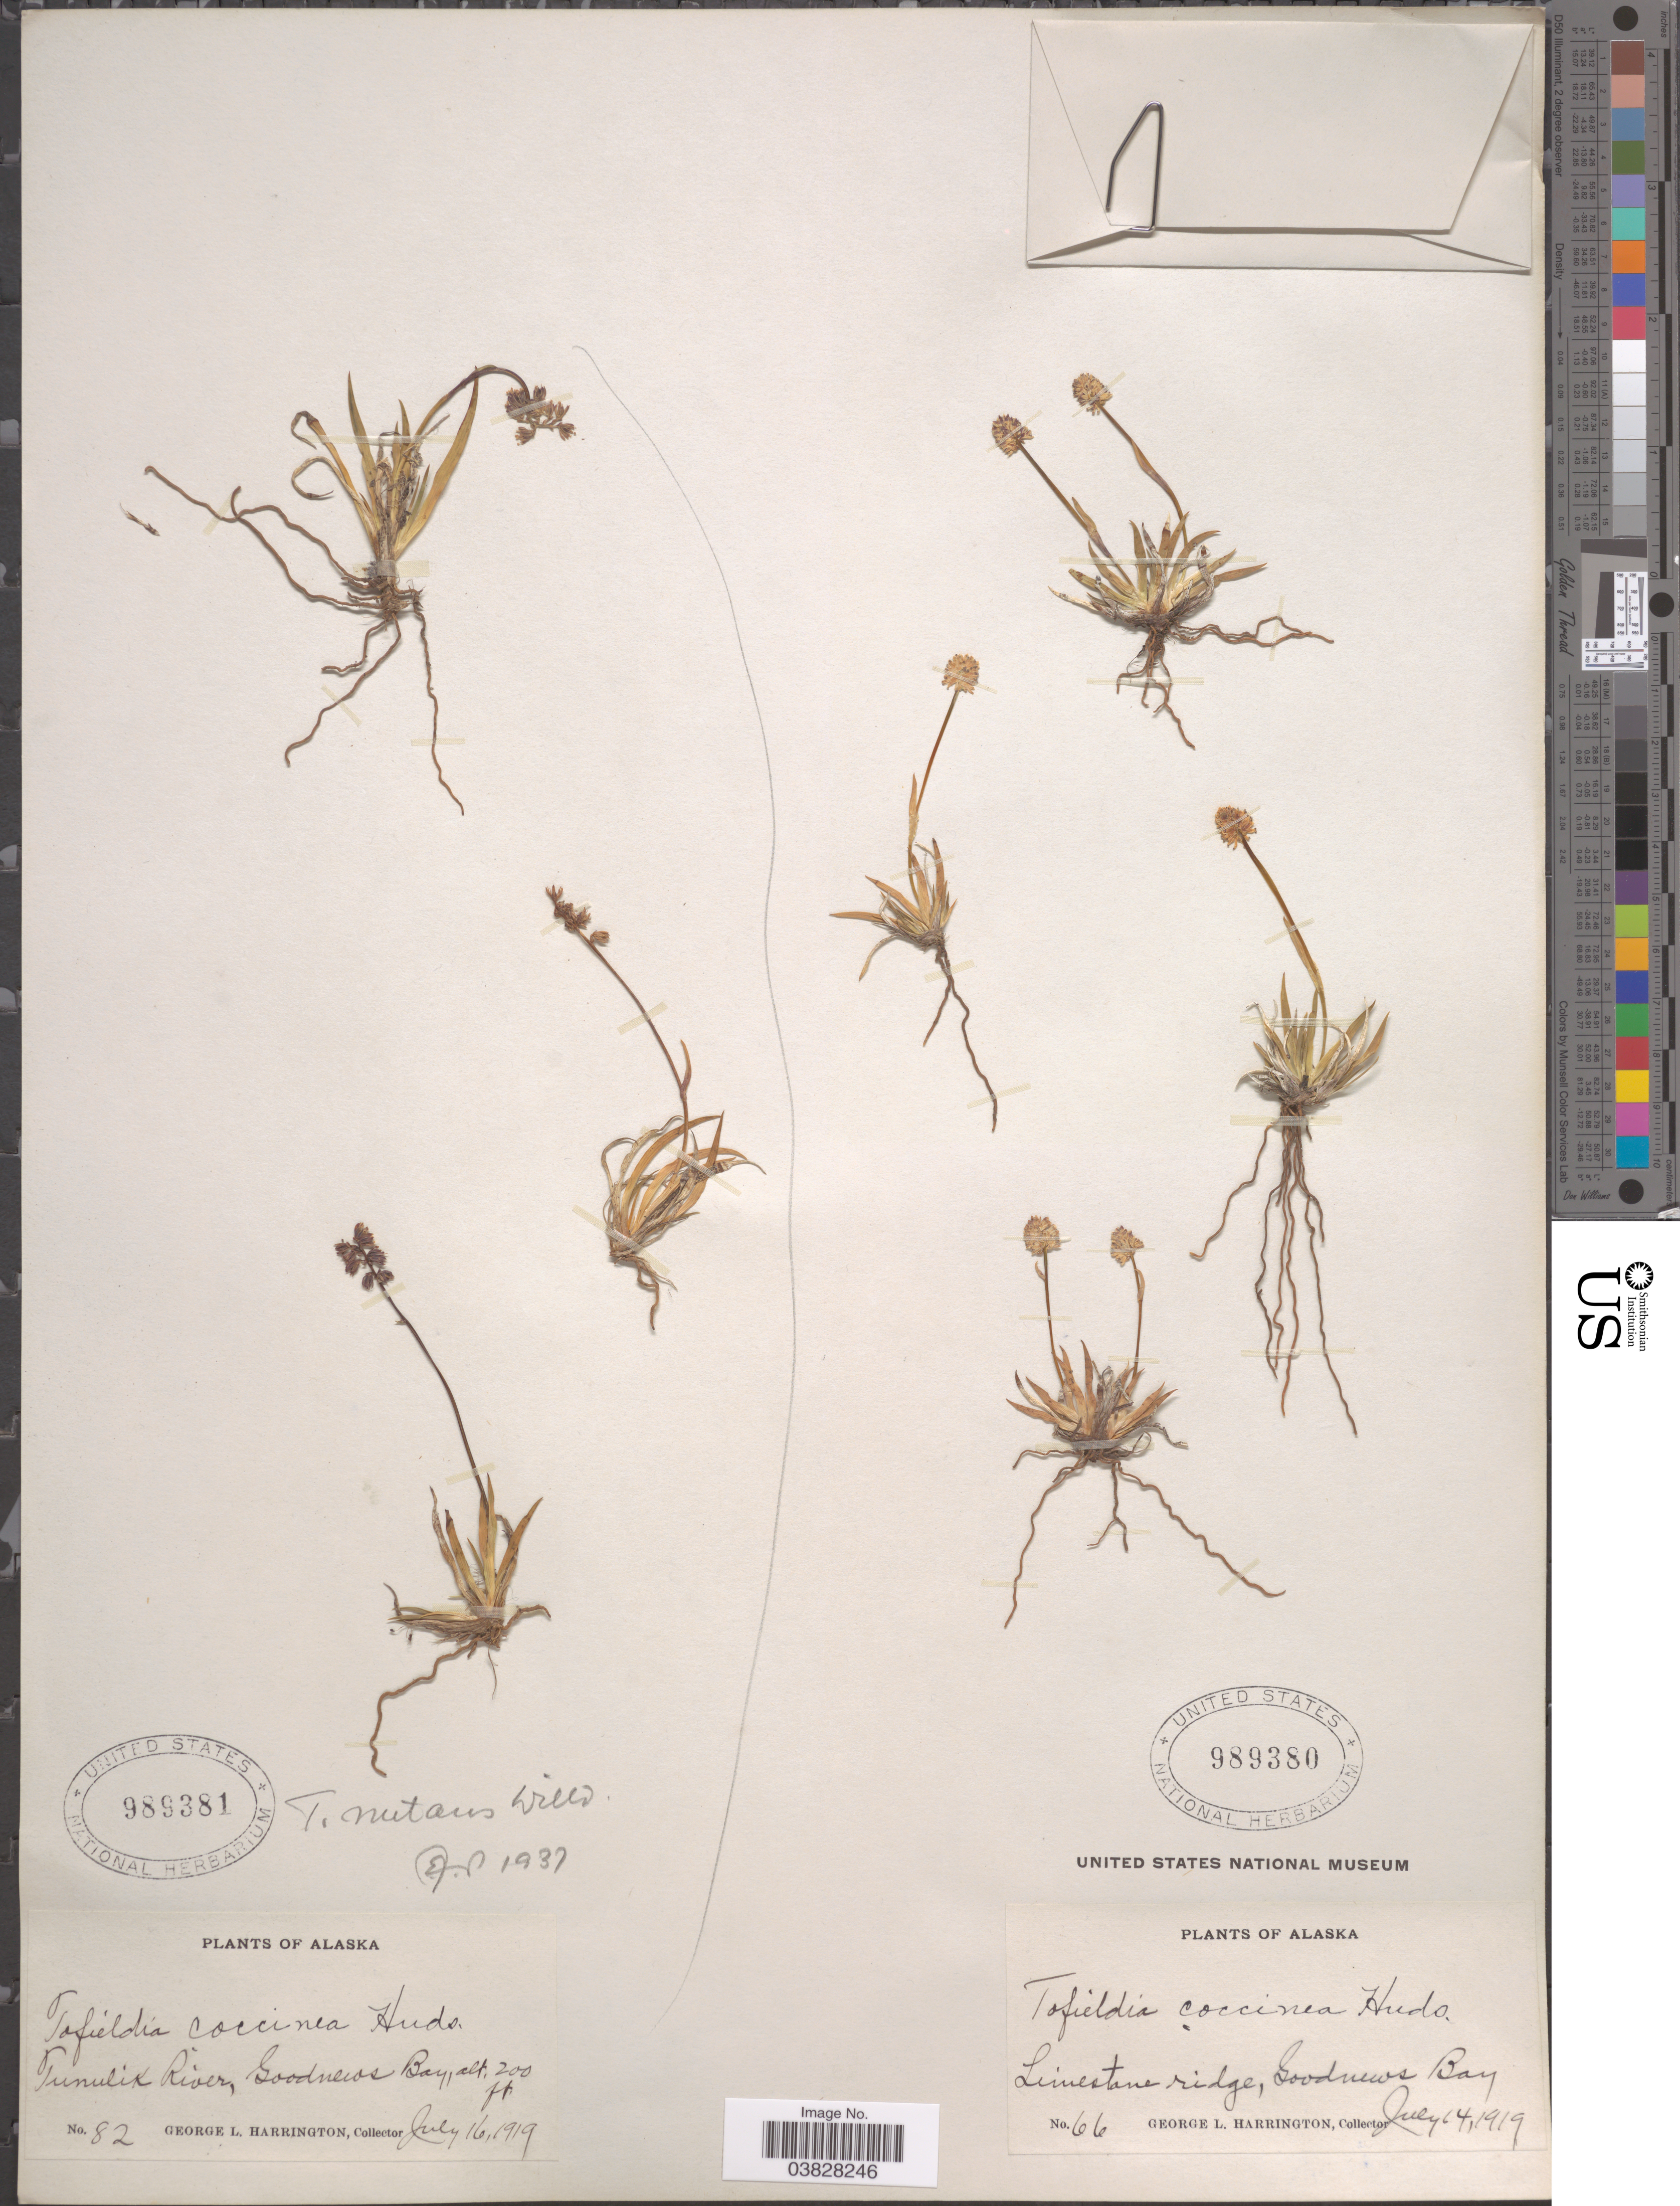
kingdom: Plantae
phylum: Tracheophyta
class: Liliopsida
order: Alismatales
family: Tofieldiaceae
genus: Tofieldia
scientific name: Tofieldia coccinea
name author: Richardson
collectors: G. Harrington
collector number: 82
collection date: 1919-07-16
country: United States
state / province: Alaska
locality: Tunulik River, Goodnews Bay.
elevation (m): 61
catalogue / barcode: US 989381